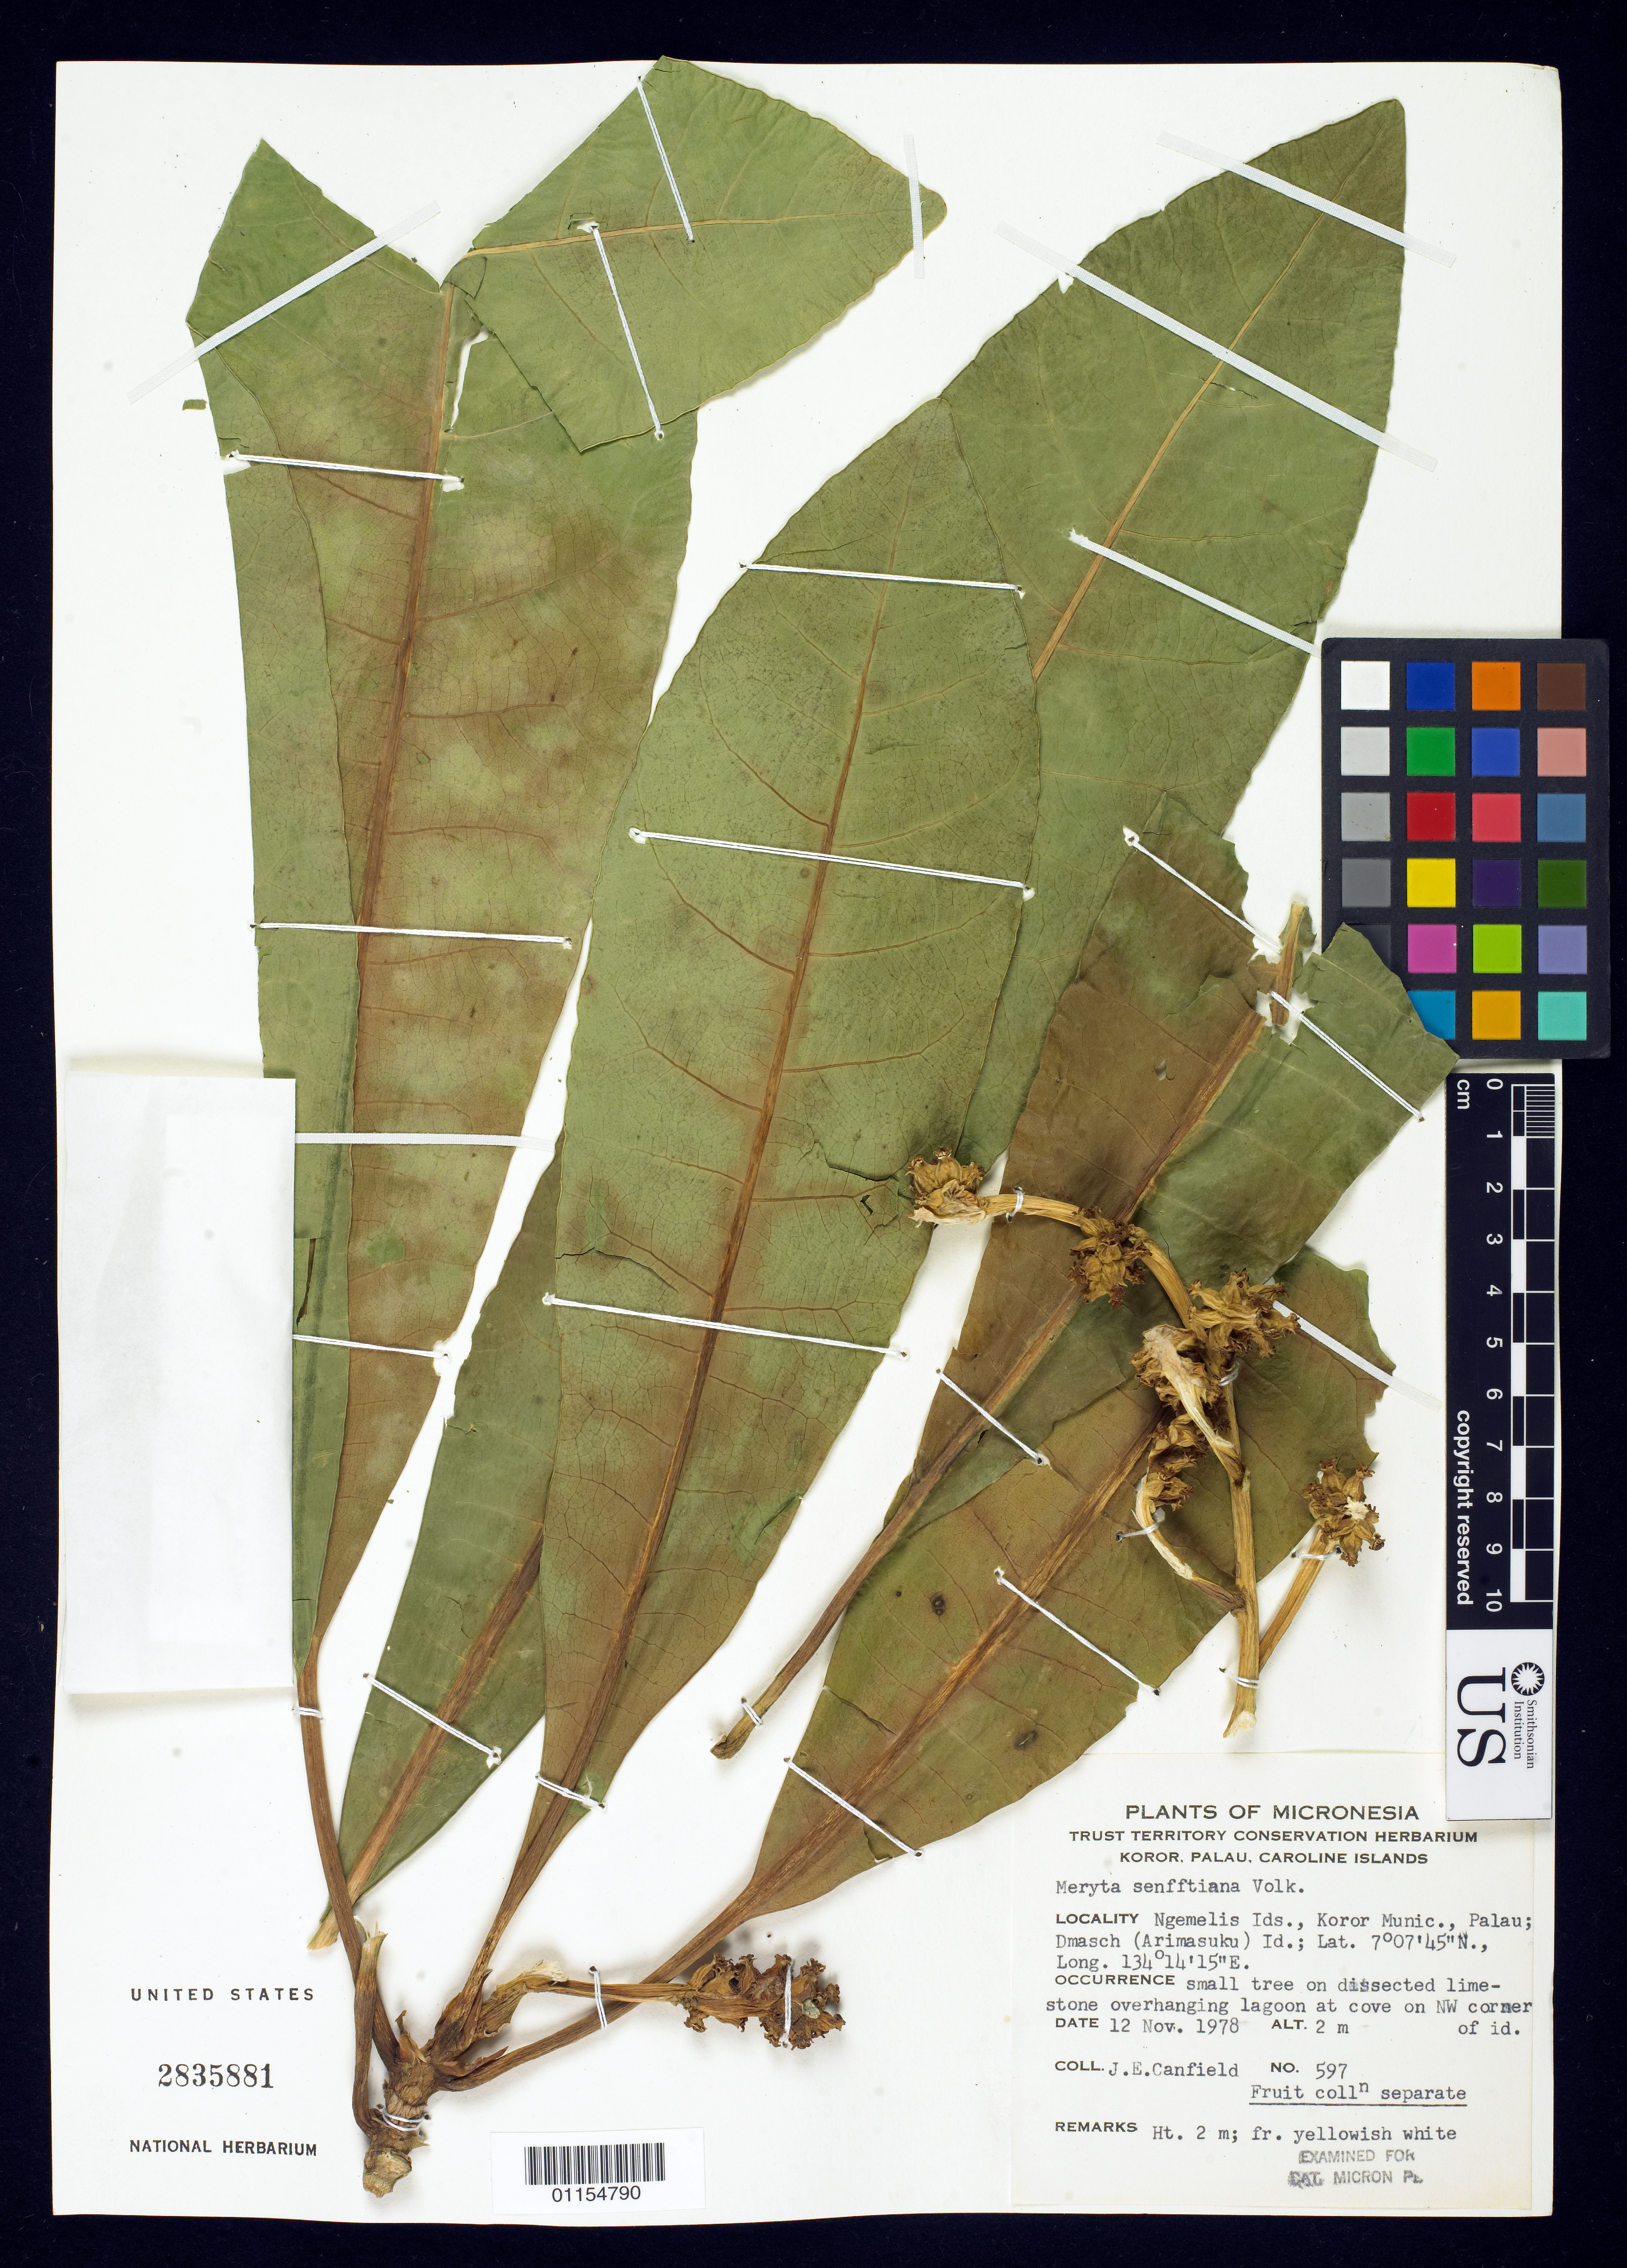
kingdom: Plantae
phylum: Tracheophyta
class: Magnoliopsida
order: Apiales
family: Araliaceae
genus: Meryta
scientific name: Meryta senfftiana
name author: Volkens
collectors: J. E. Canfield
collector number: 597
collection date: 1978-11-12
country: Palau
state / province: Koror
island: Oreor [Koror] I.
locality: Overhanging lagoon at cover on NW corner of Id.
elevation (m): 2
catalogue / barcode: US 2835881